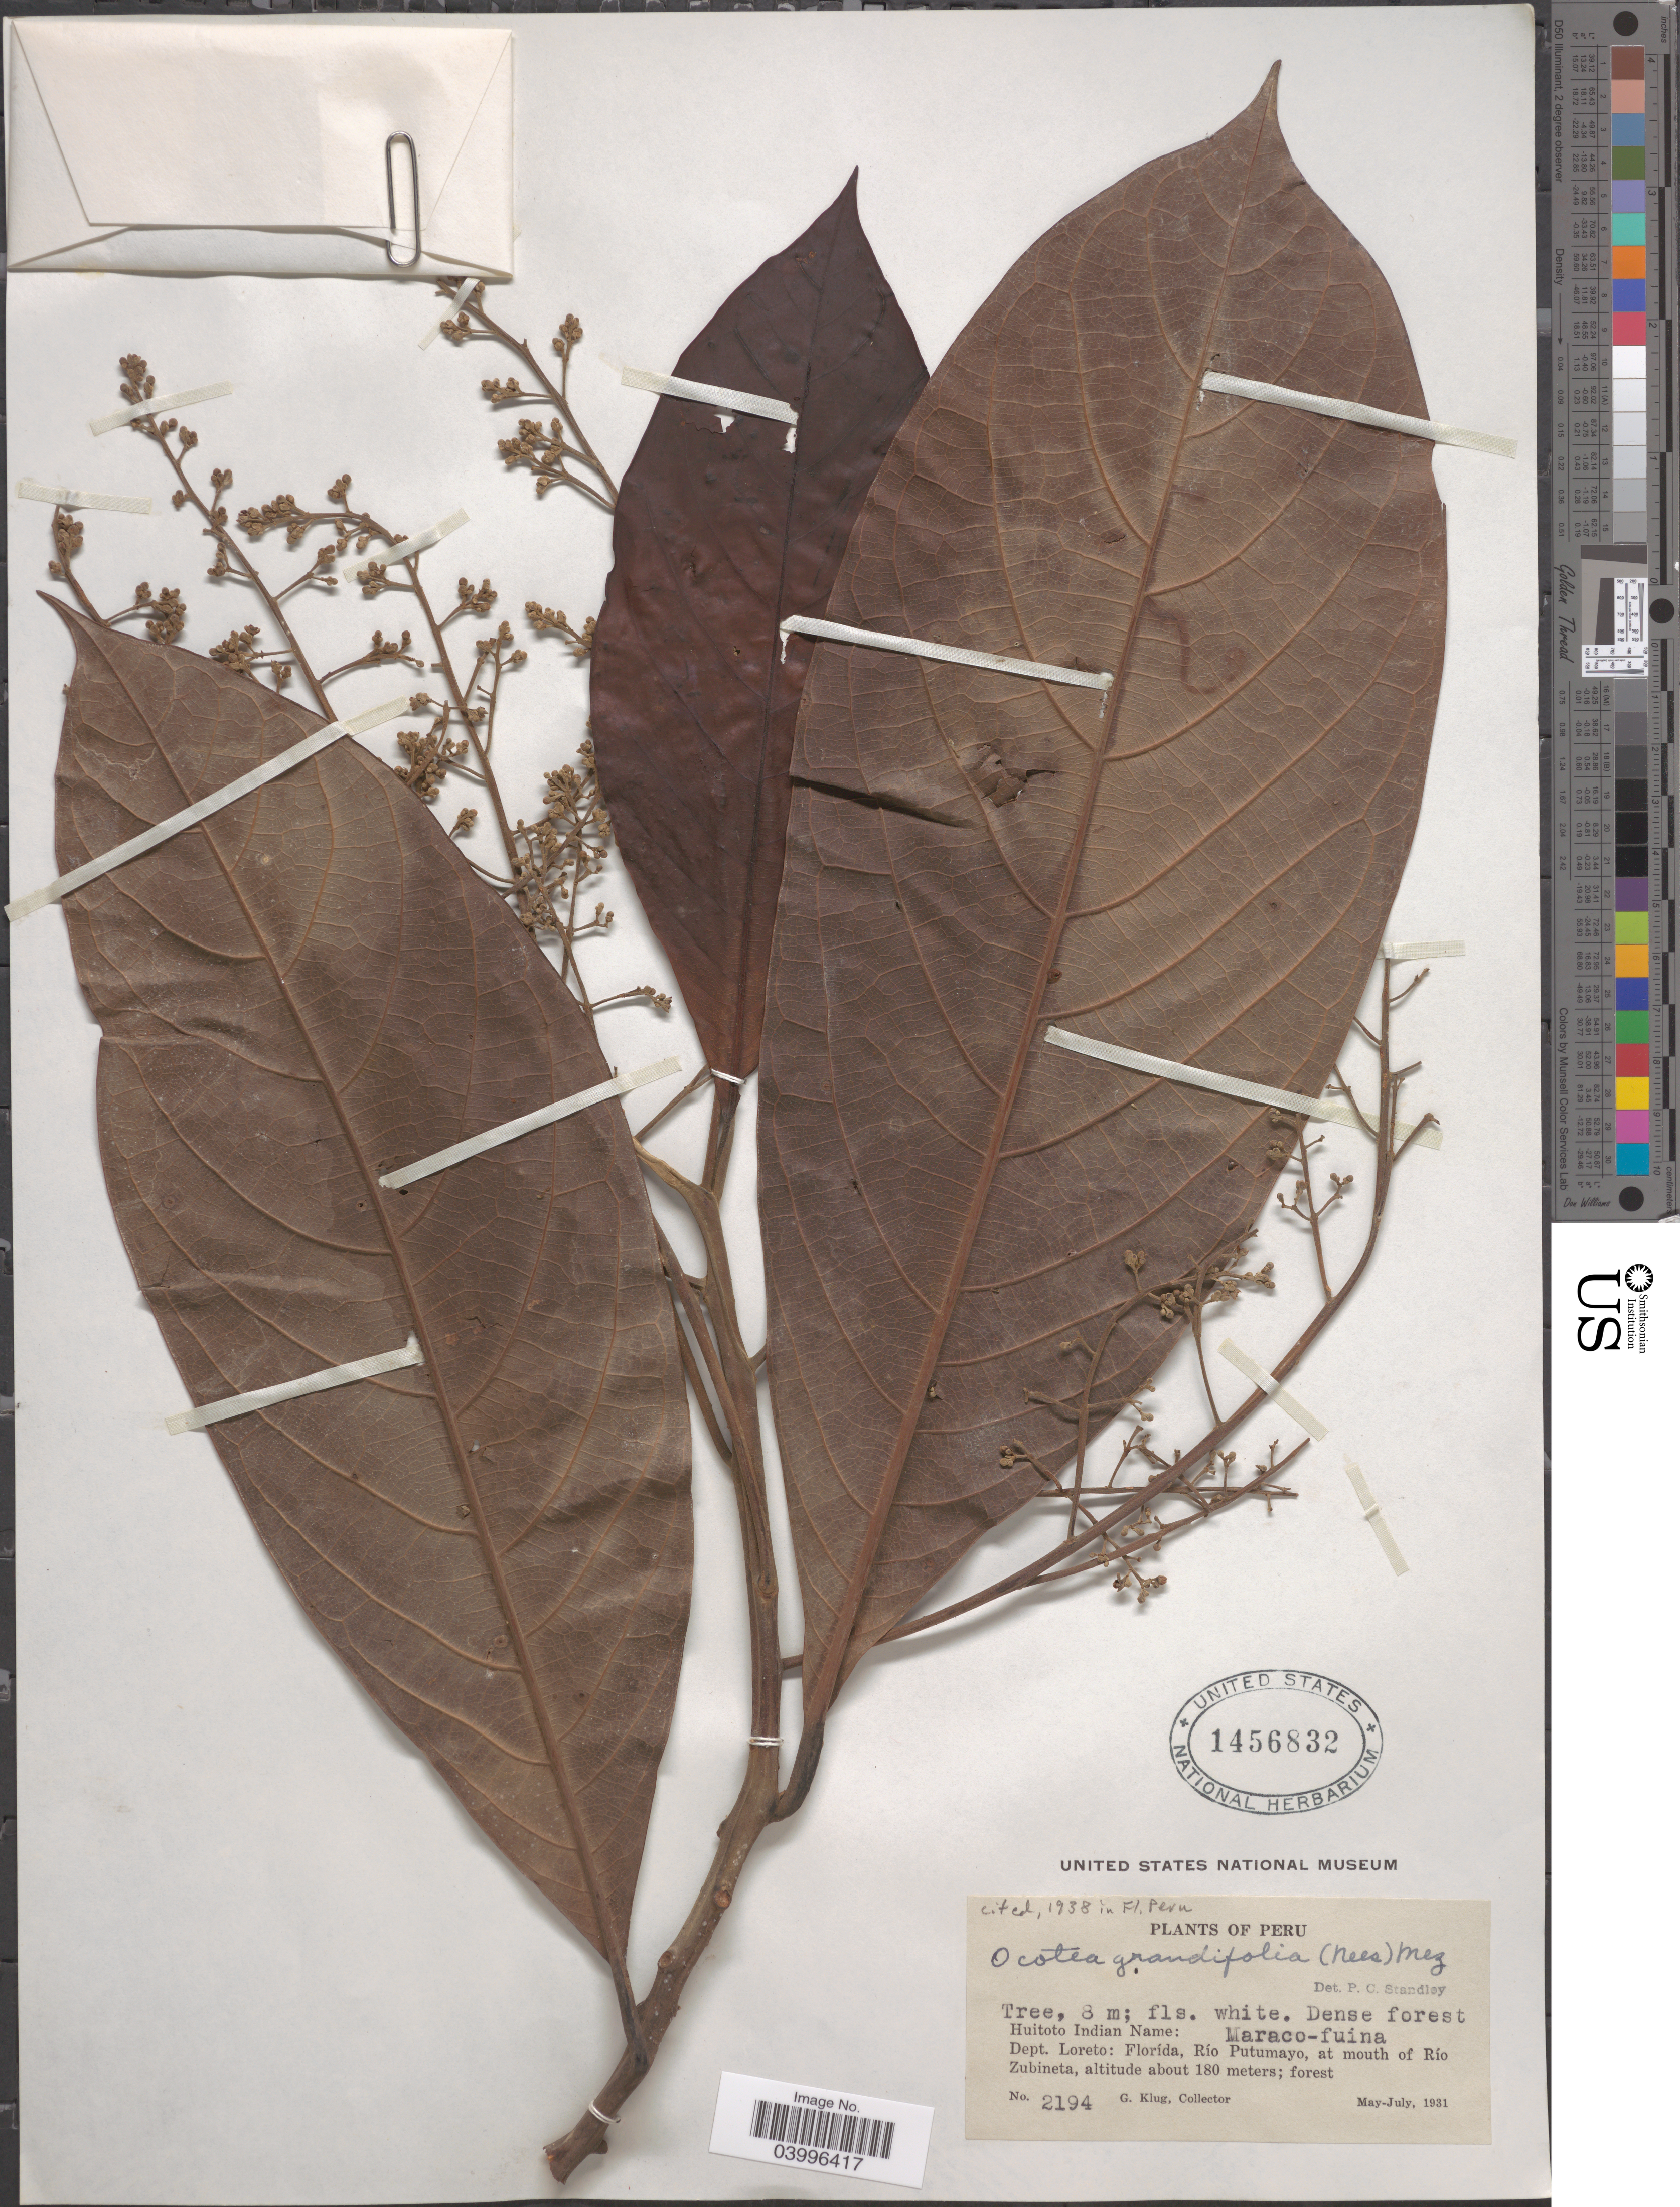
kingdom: Plantae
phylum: Tracheophyta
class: Magnoliopsida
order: Laurales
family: Lauraceae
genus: Ocotea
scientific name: Ocotea grandifolia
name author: (Nees) Mez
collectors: G. Klug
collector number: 2194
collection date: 1931-05/1931-07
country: Peru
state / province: Loreto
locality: Dept. Loreto: Florída, Río Putumayo, at mouth of Río Zubineta.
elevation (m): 180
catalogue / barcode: US 1456832